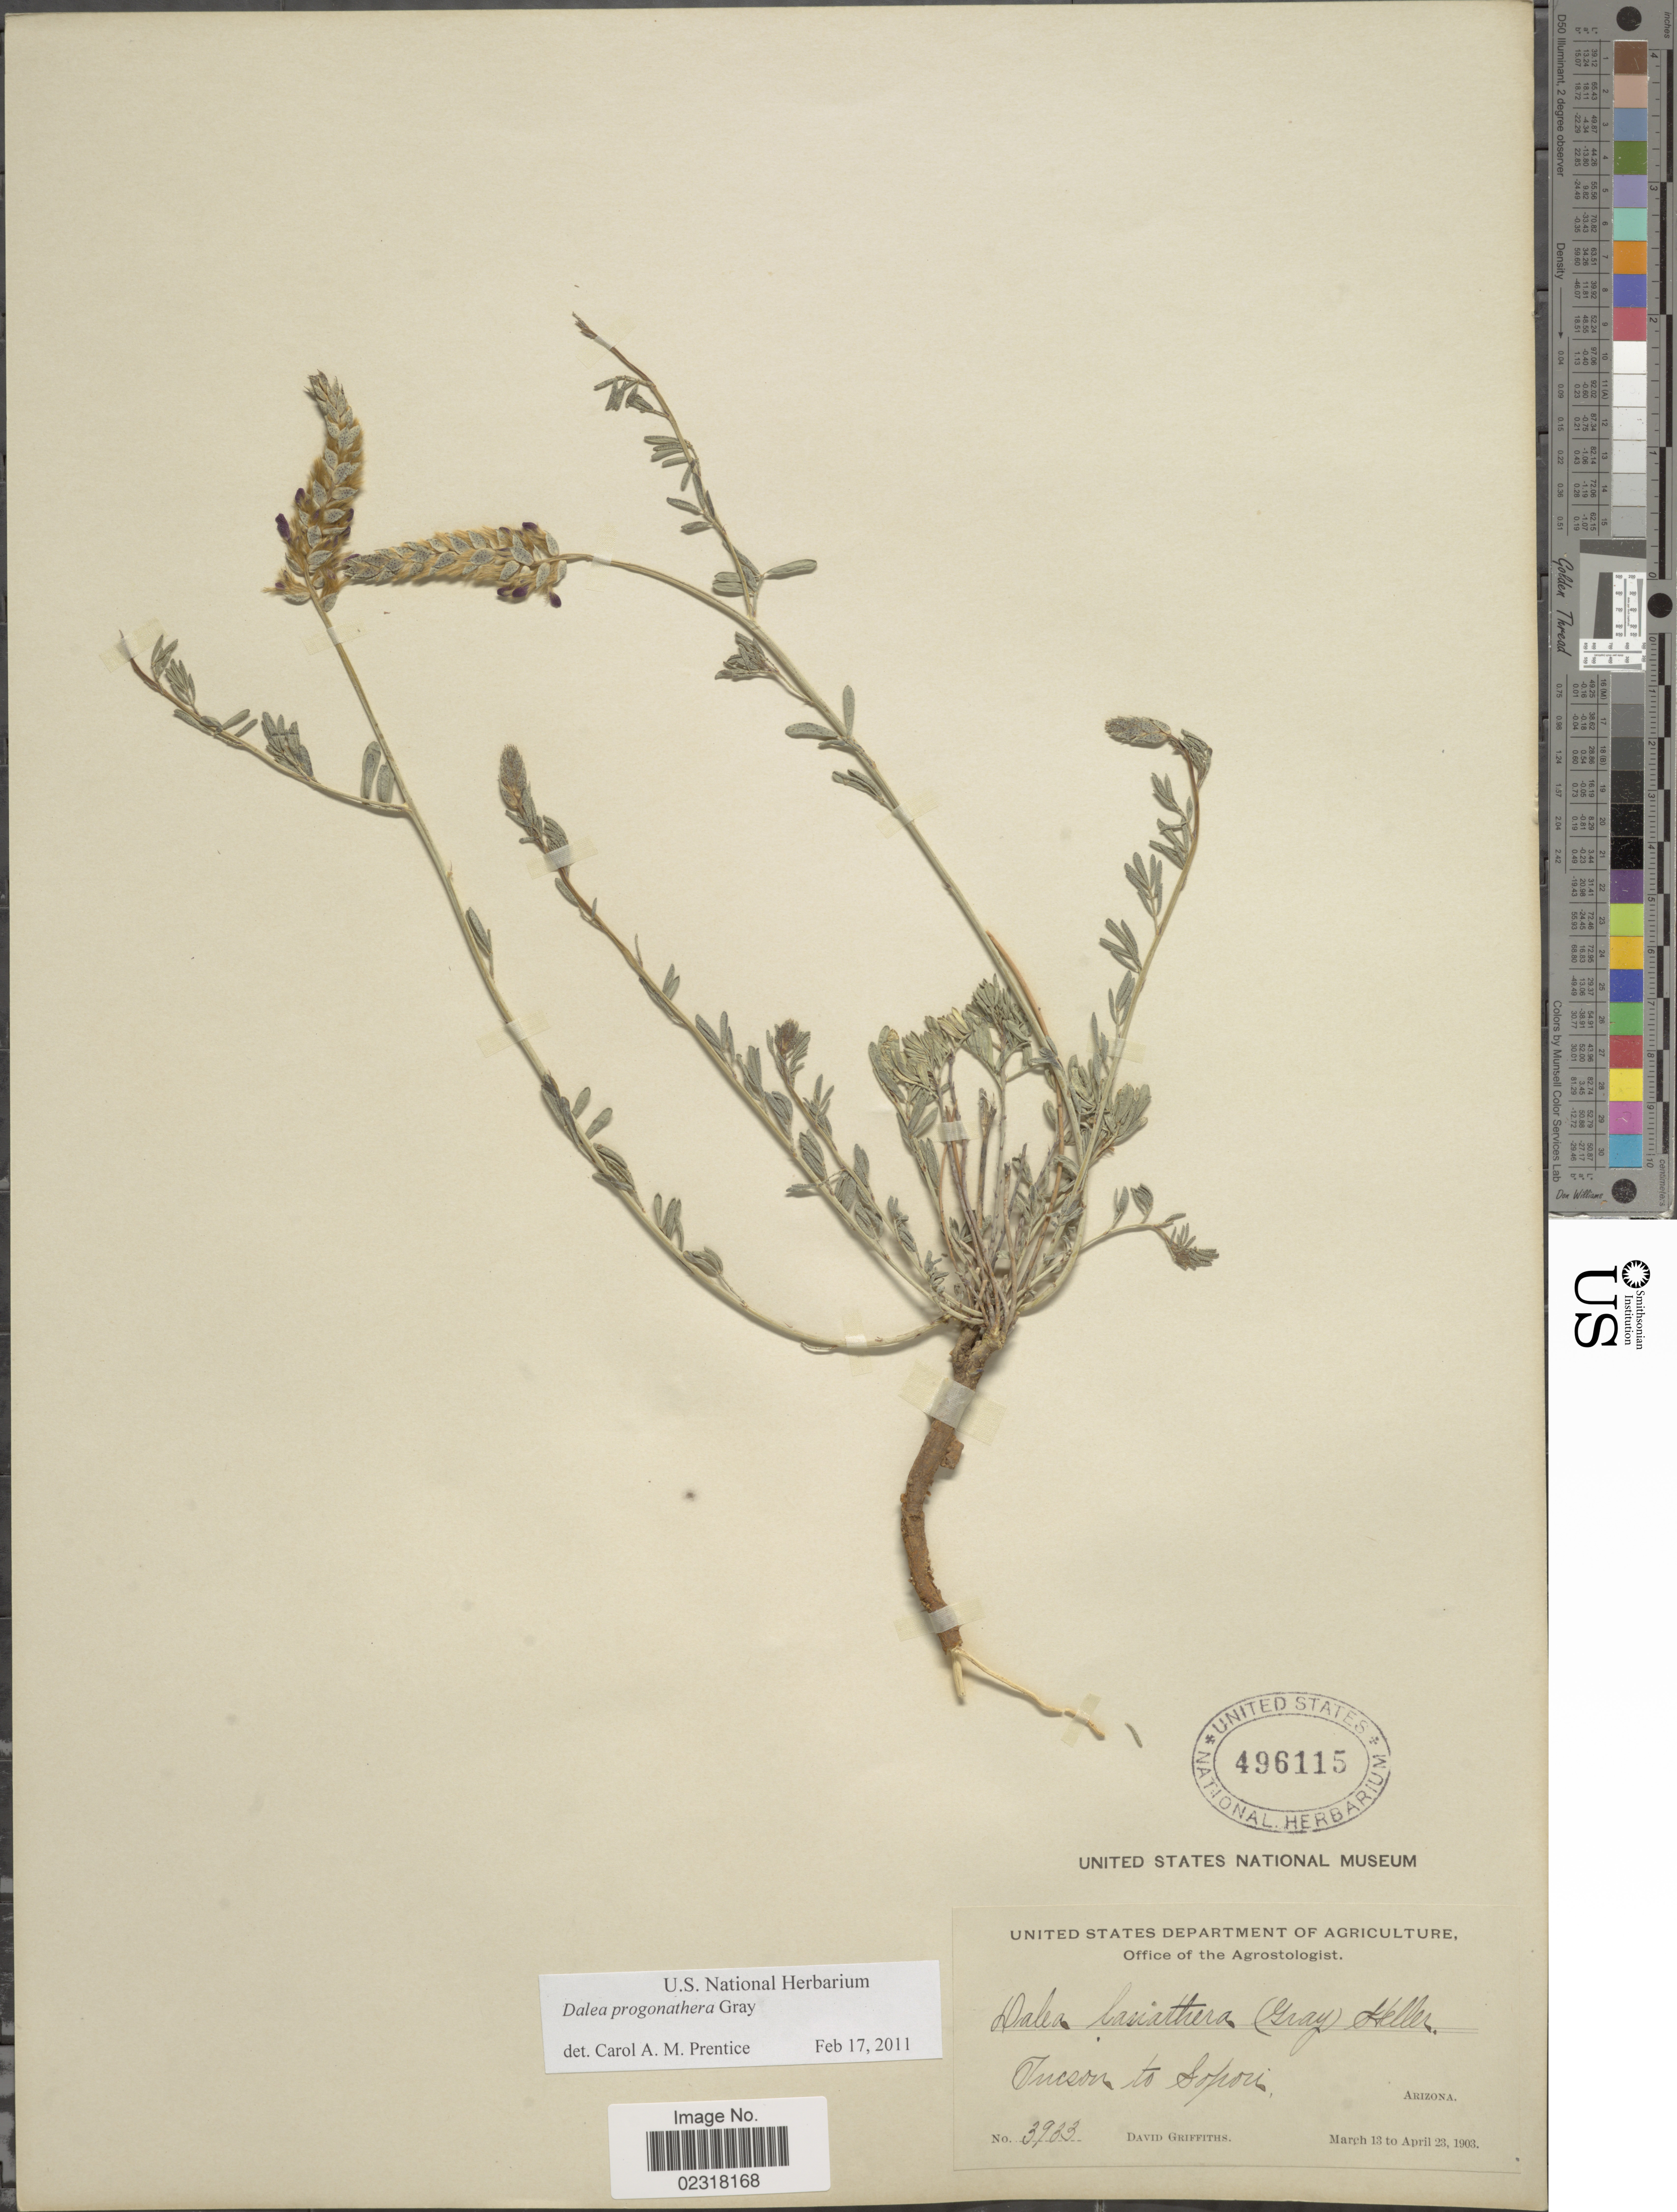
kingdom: Plantae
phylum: Tracheophyta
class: Magnoliopsida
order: Fabales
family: Fabaceae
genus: Dalea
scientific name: Dalea pogonathera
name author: A. Gray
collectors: D. Griffiths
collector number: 3933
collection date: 1903-03-13/1903-04-23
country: United States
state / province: Arizona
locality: Tucson to Sopori.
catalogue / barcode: US 496115